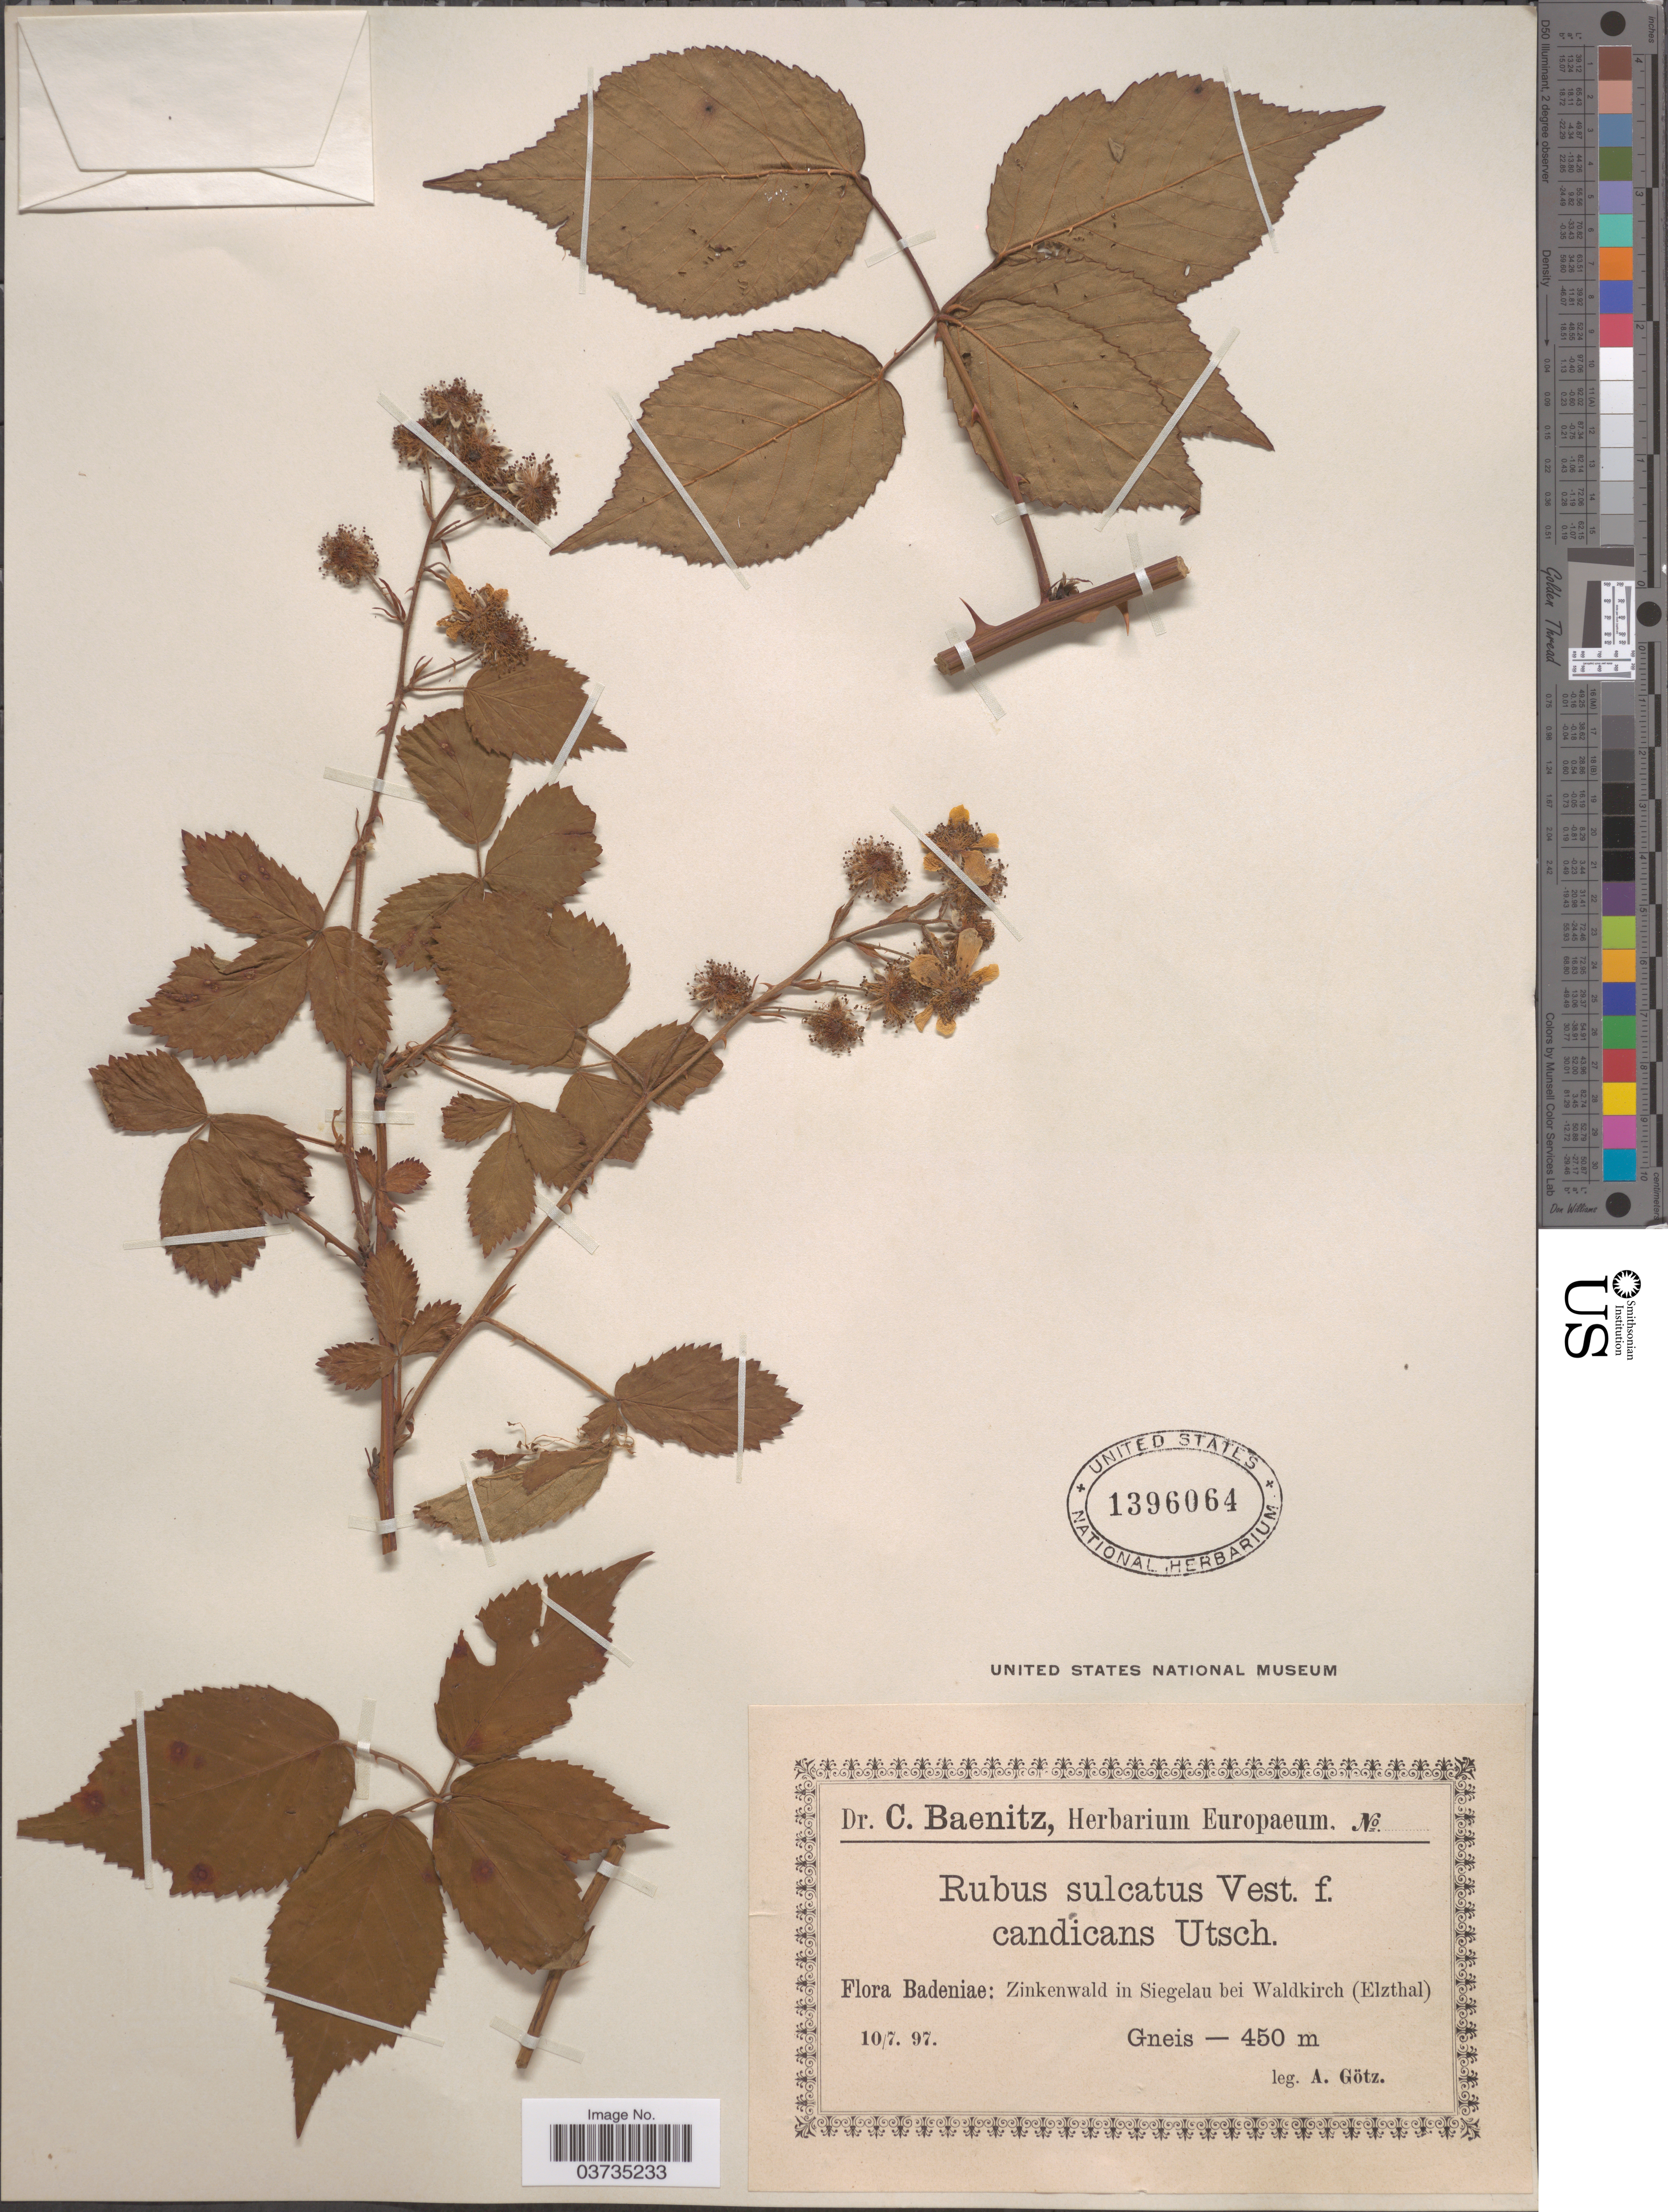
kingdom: Plantae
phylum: Tracheophyta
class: Magnoliopsida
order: Rosales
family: Rosaceae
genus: Rubus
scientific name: Rubus sulcatus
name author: Vest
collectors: A. Götz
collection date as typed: Transcribed d/m/y: 10/7/97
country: Germany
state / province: Baden-Württemberg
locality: Badeniae: Zinkenwald in Siegelau bei Waldkirch (Elzthal).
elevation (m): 450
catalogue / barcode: US 1396064